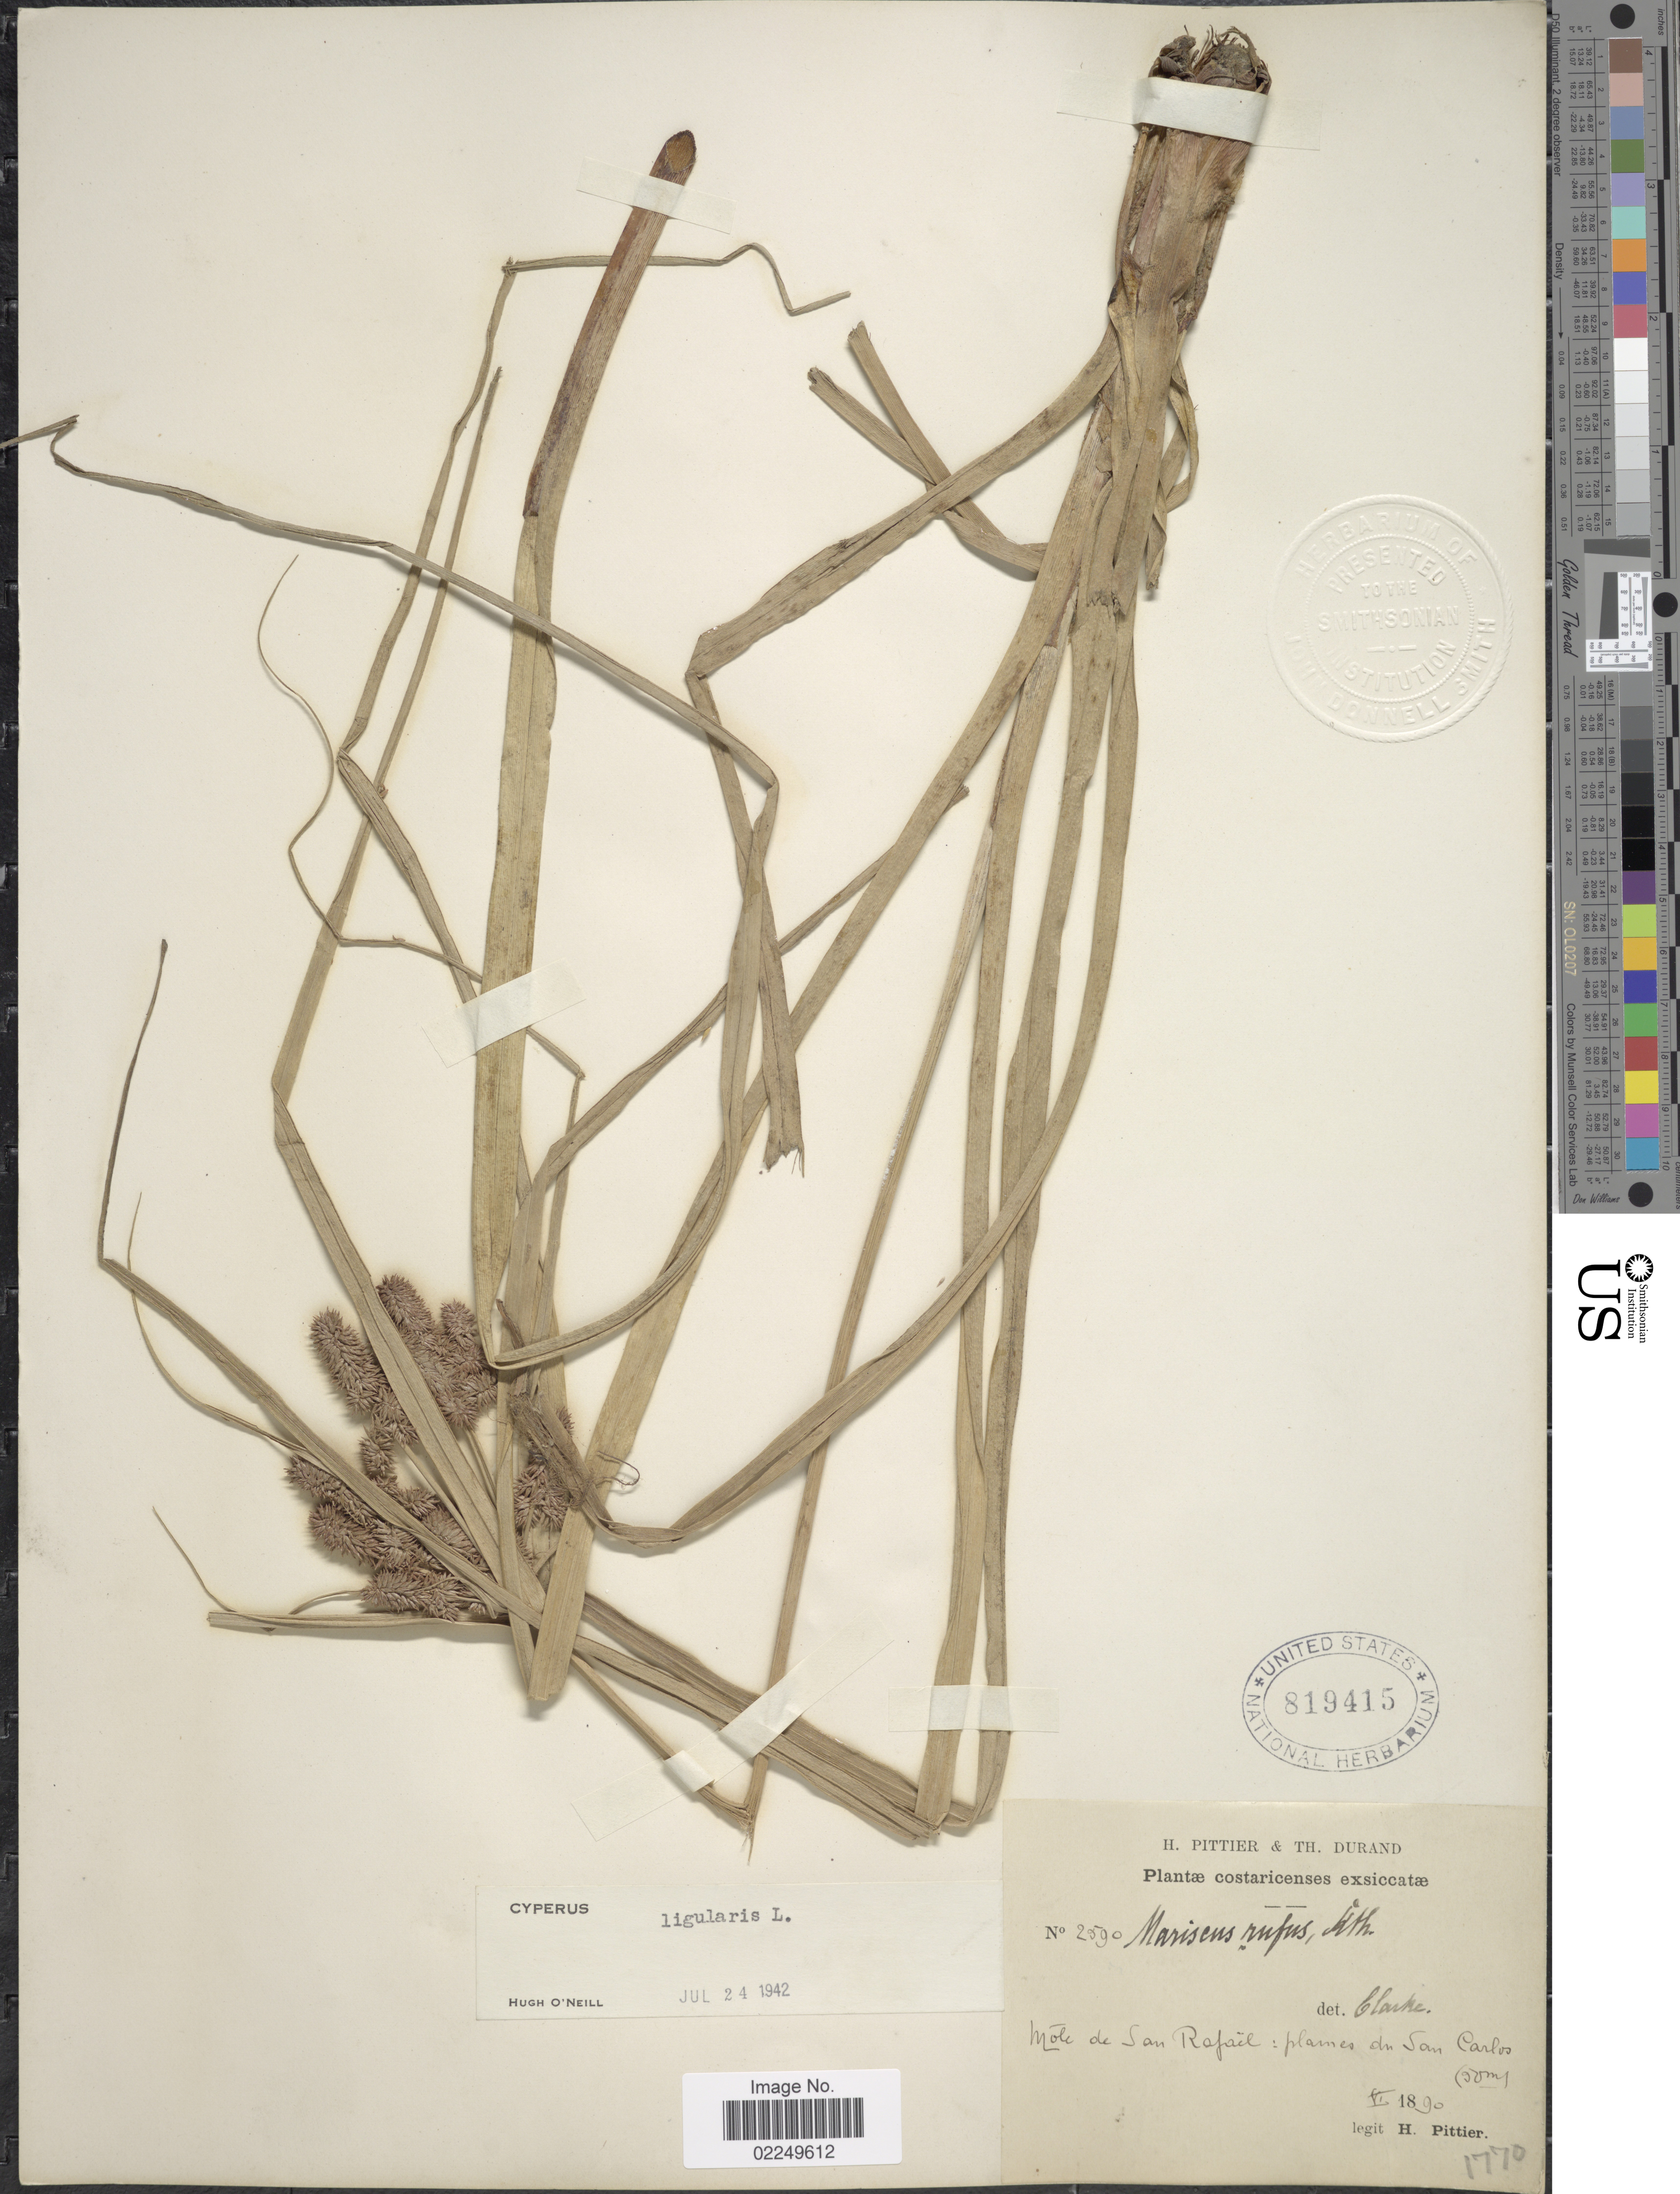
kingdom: Plantae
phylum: Tracheophyta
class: Liliopsida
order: Poales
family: Cyperaceae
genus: Cyperus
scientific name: Cyperus ligularis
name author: L.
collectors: H. F. Pittier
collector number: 2590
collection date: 1890-06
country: Costa Rica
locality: Mole de San Rafael: plaines de San Carlos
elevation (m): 50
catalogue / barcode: US 819415